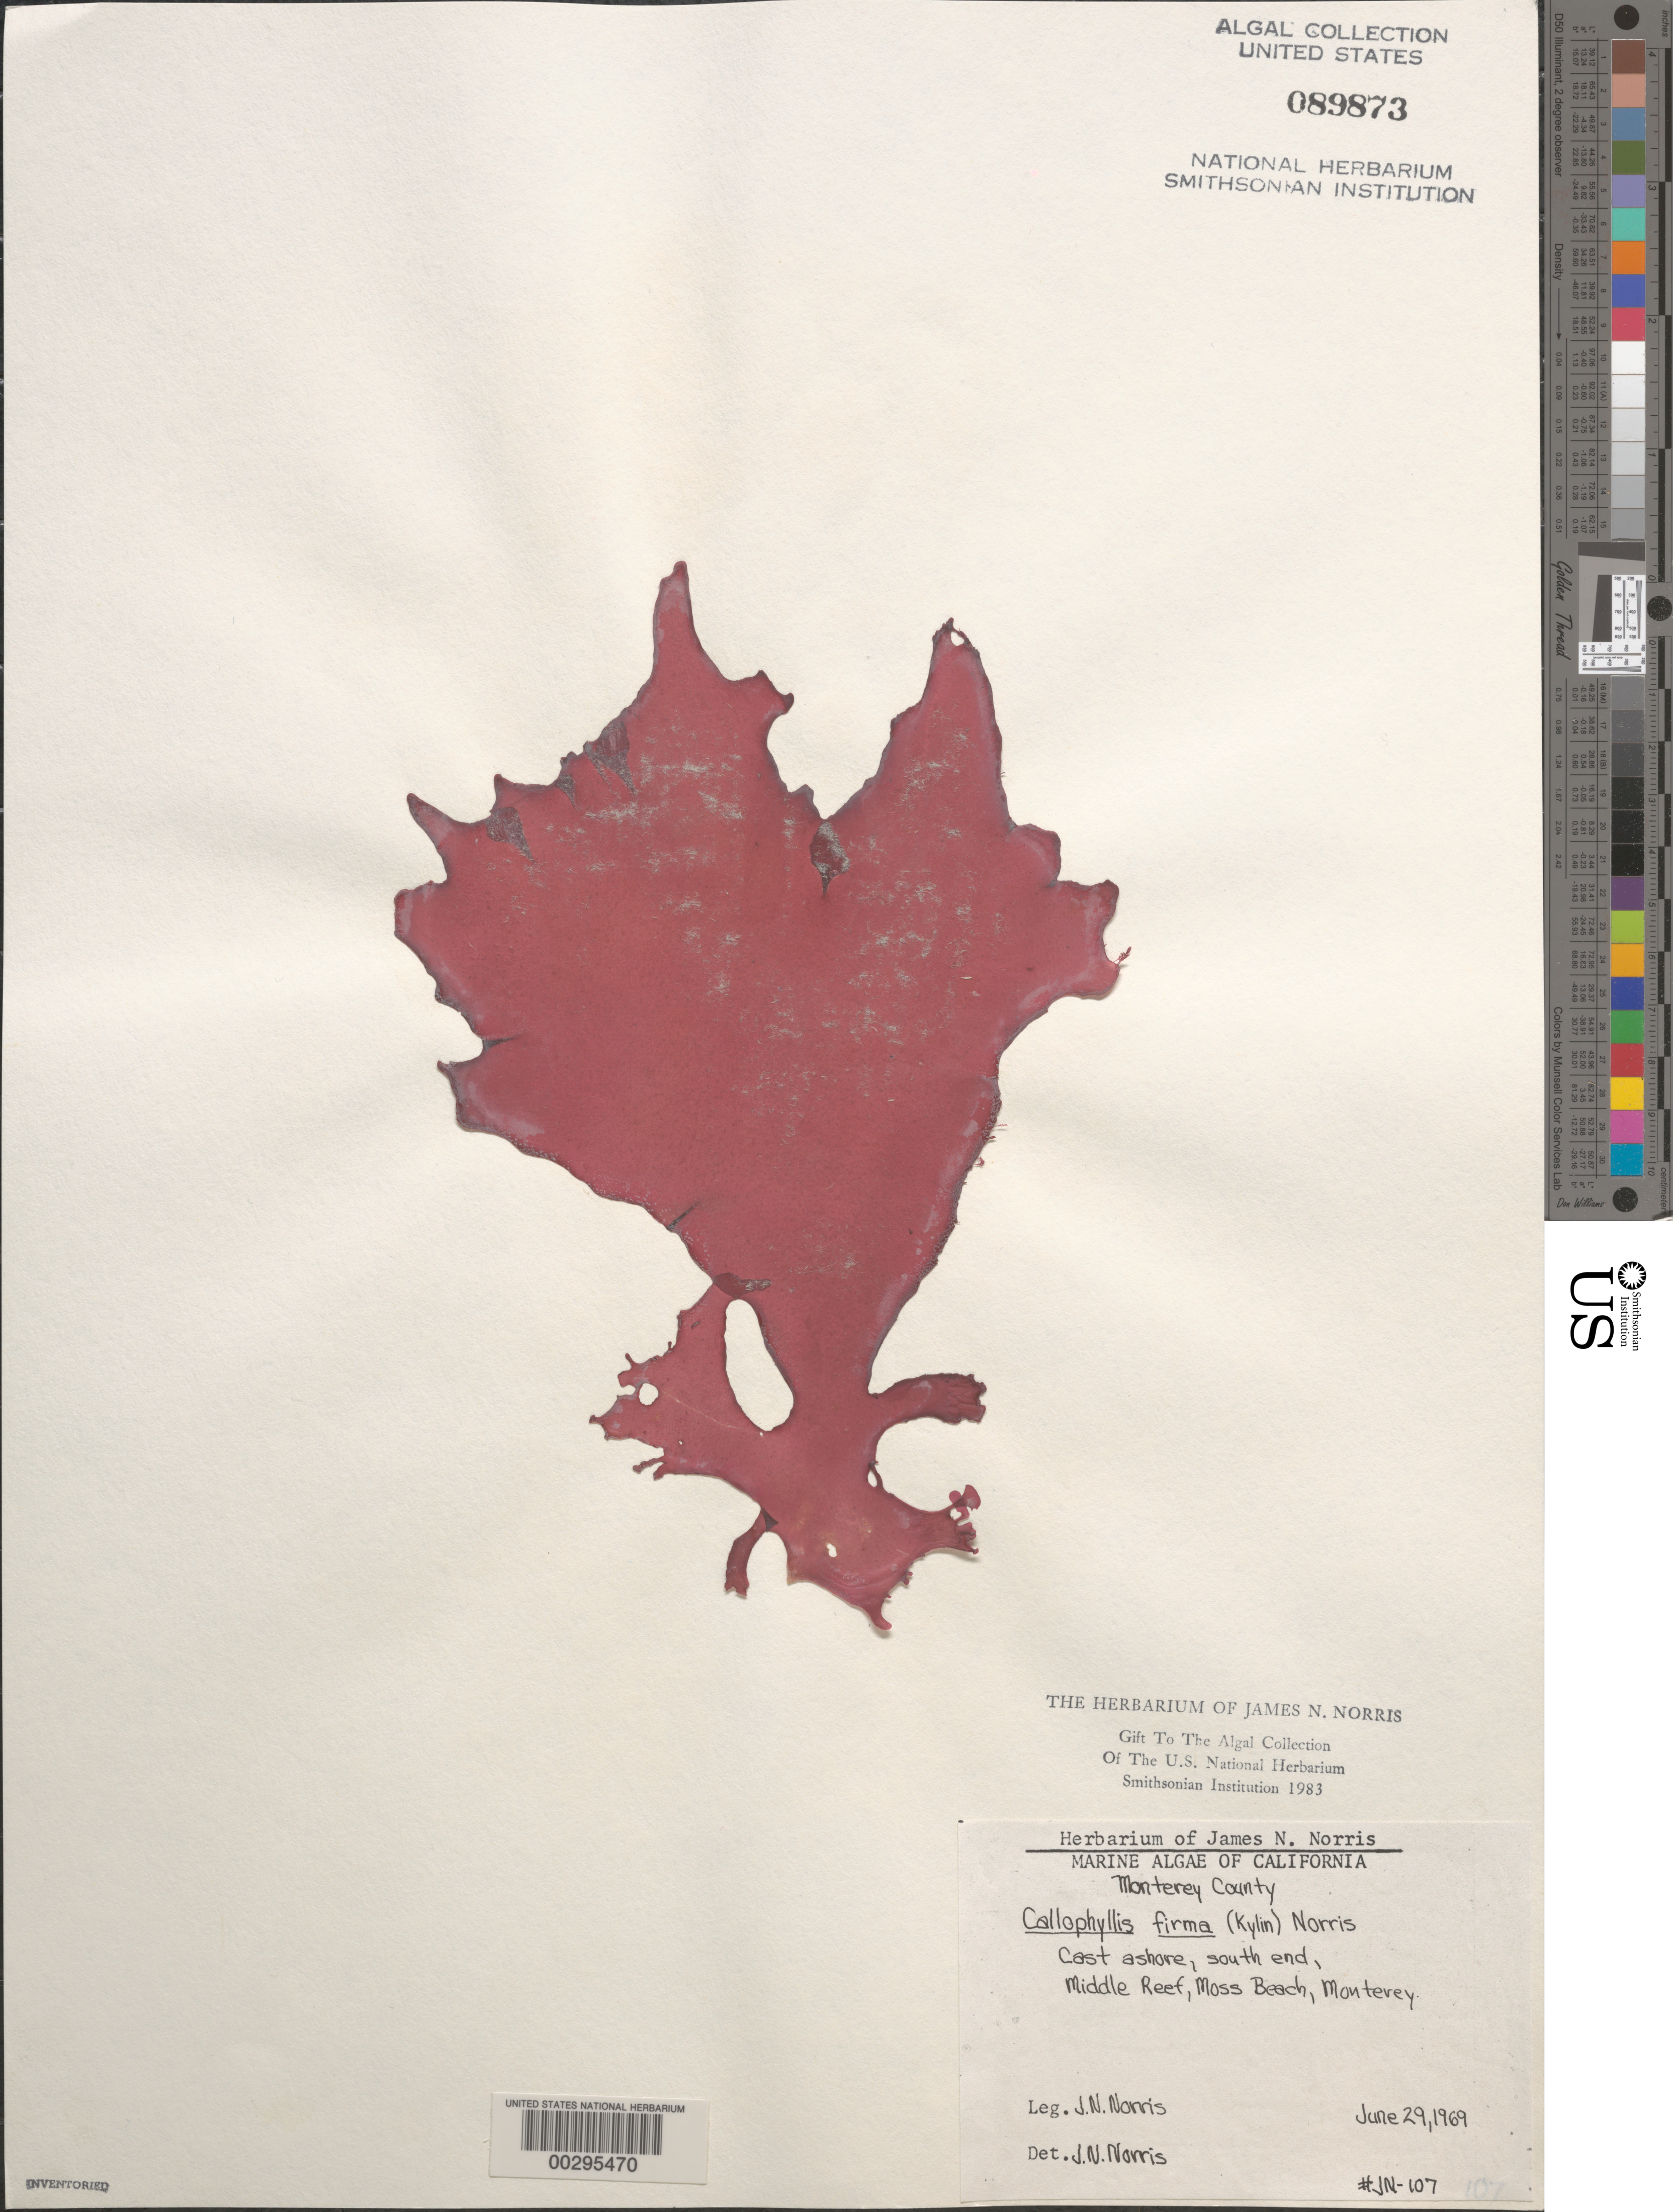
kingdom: Plantae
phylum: Rhodophyta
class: Florideophyceae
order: Gigartinales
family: Kallymeniaceae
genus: Salishia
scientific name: Salishia firma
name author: (Kylin) Clarkston & G.W. Saunders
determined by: Algae name updating Project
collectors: J. N. Norris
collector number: JN-107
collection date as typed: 29 Jun 1969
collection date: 1969-06-29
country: United States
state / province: California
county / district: Monterey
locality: Middle Reef of Moss Beach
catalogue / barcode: US 89873